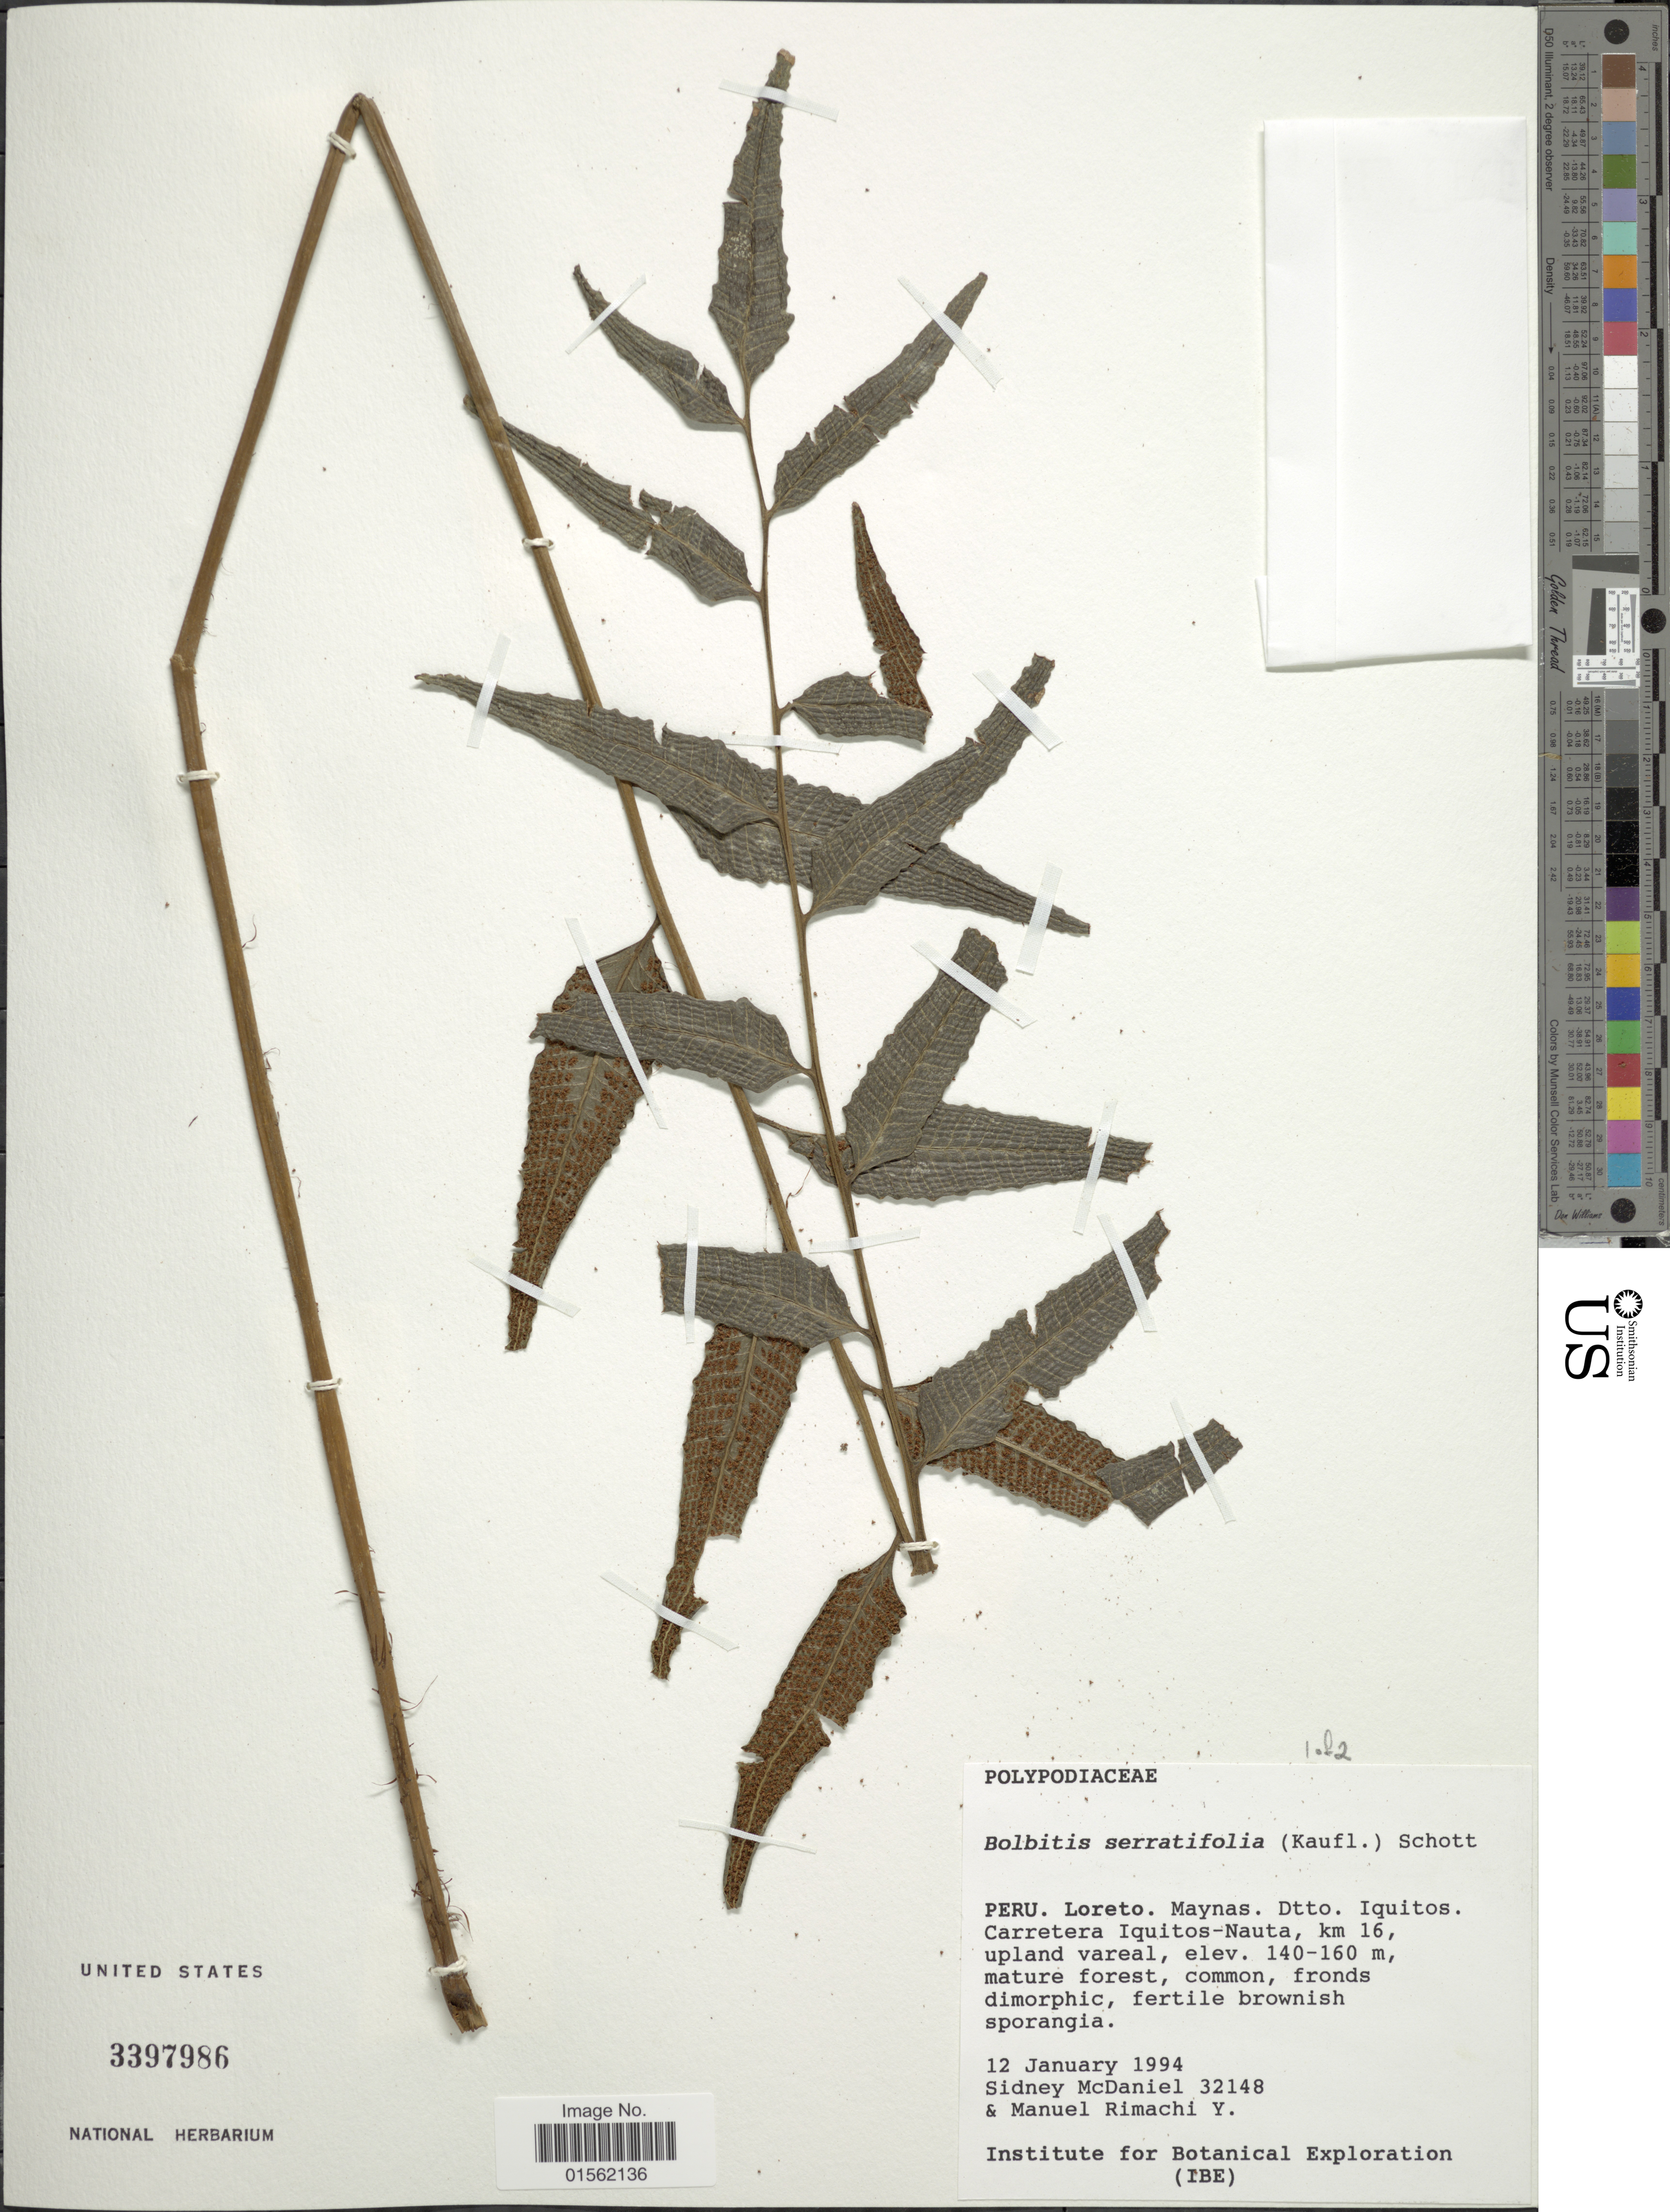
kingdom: Plantae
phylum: Tracheophyta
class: Polypodiopsida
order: Polypodiales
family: Dryopteridaceae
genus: Bolbitis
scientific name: Bolbitis serratifolia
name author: (Mert. ex Kaulf.) Schott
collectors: S. McDaniel & M. Rimachi Y.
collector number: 32148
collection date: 1994-01-12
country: Peru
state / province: Loreto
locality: Maynas, Dtto. Iquitos, Carretera Iquitos-Nauta, km 16, upland vareal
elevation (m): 140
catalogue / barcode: US 3397986